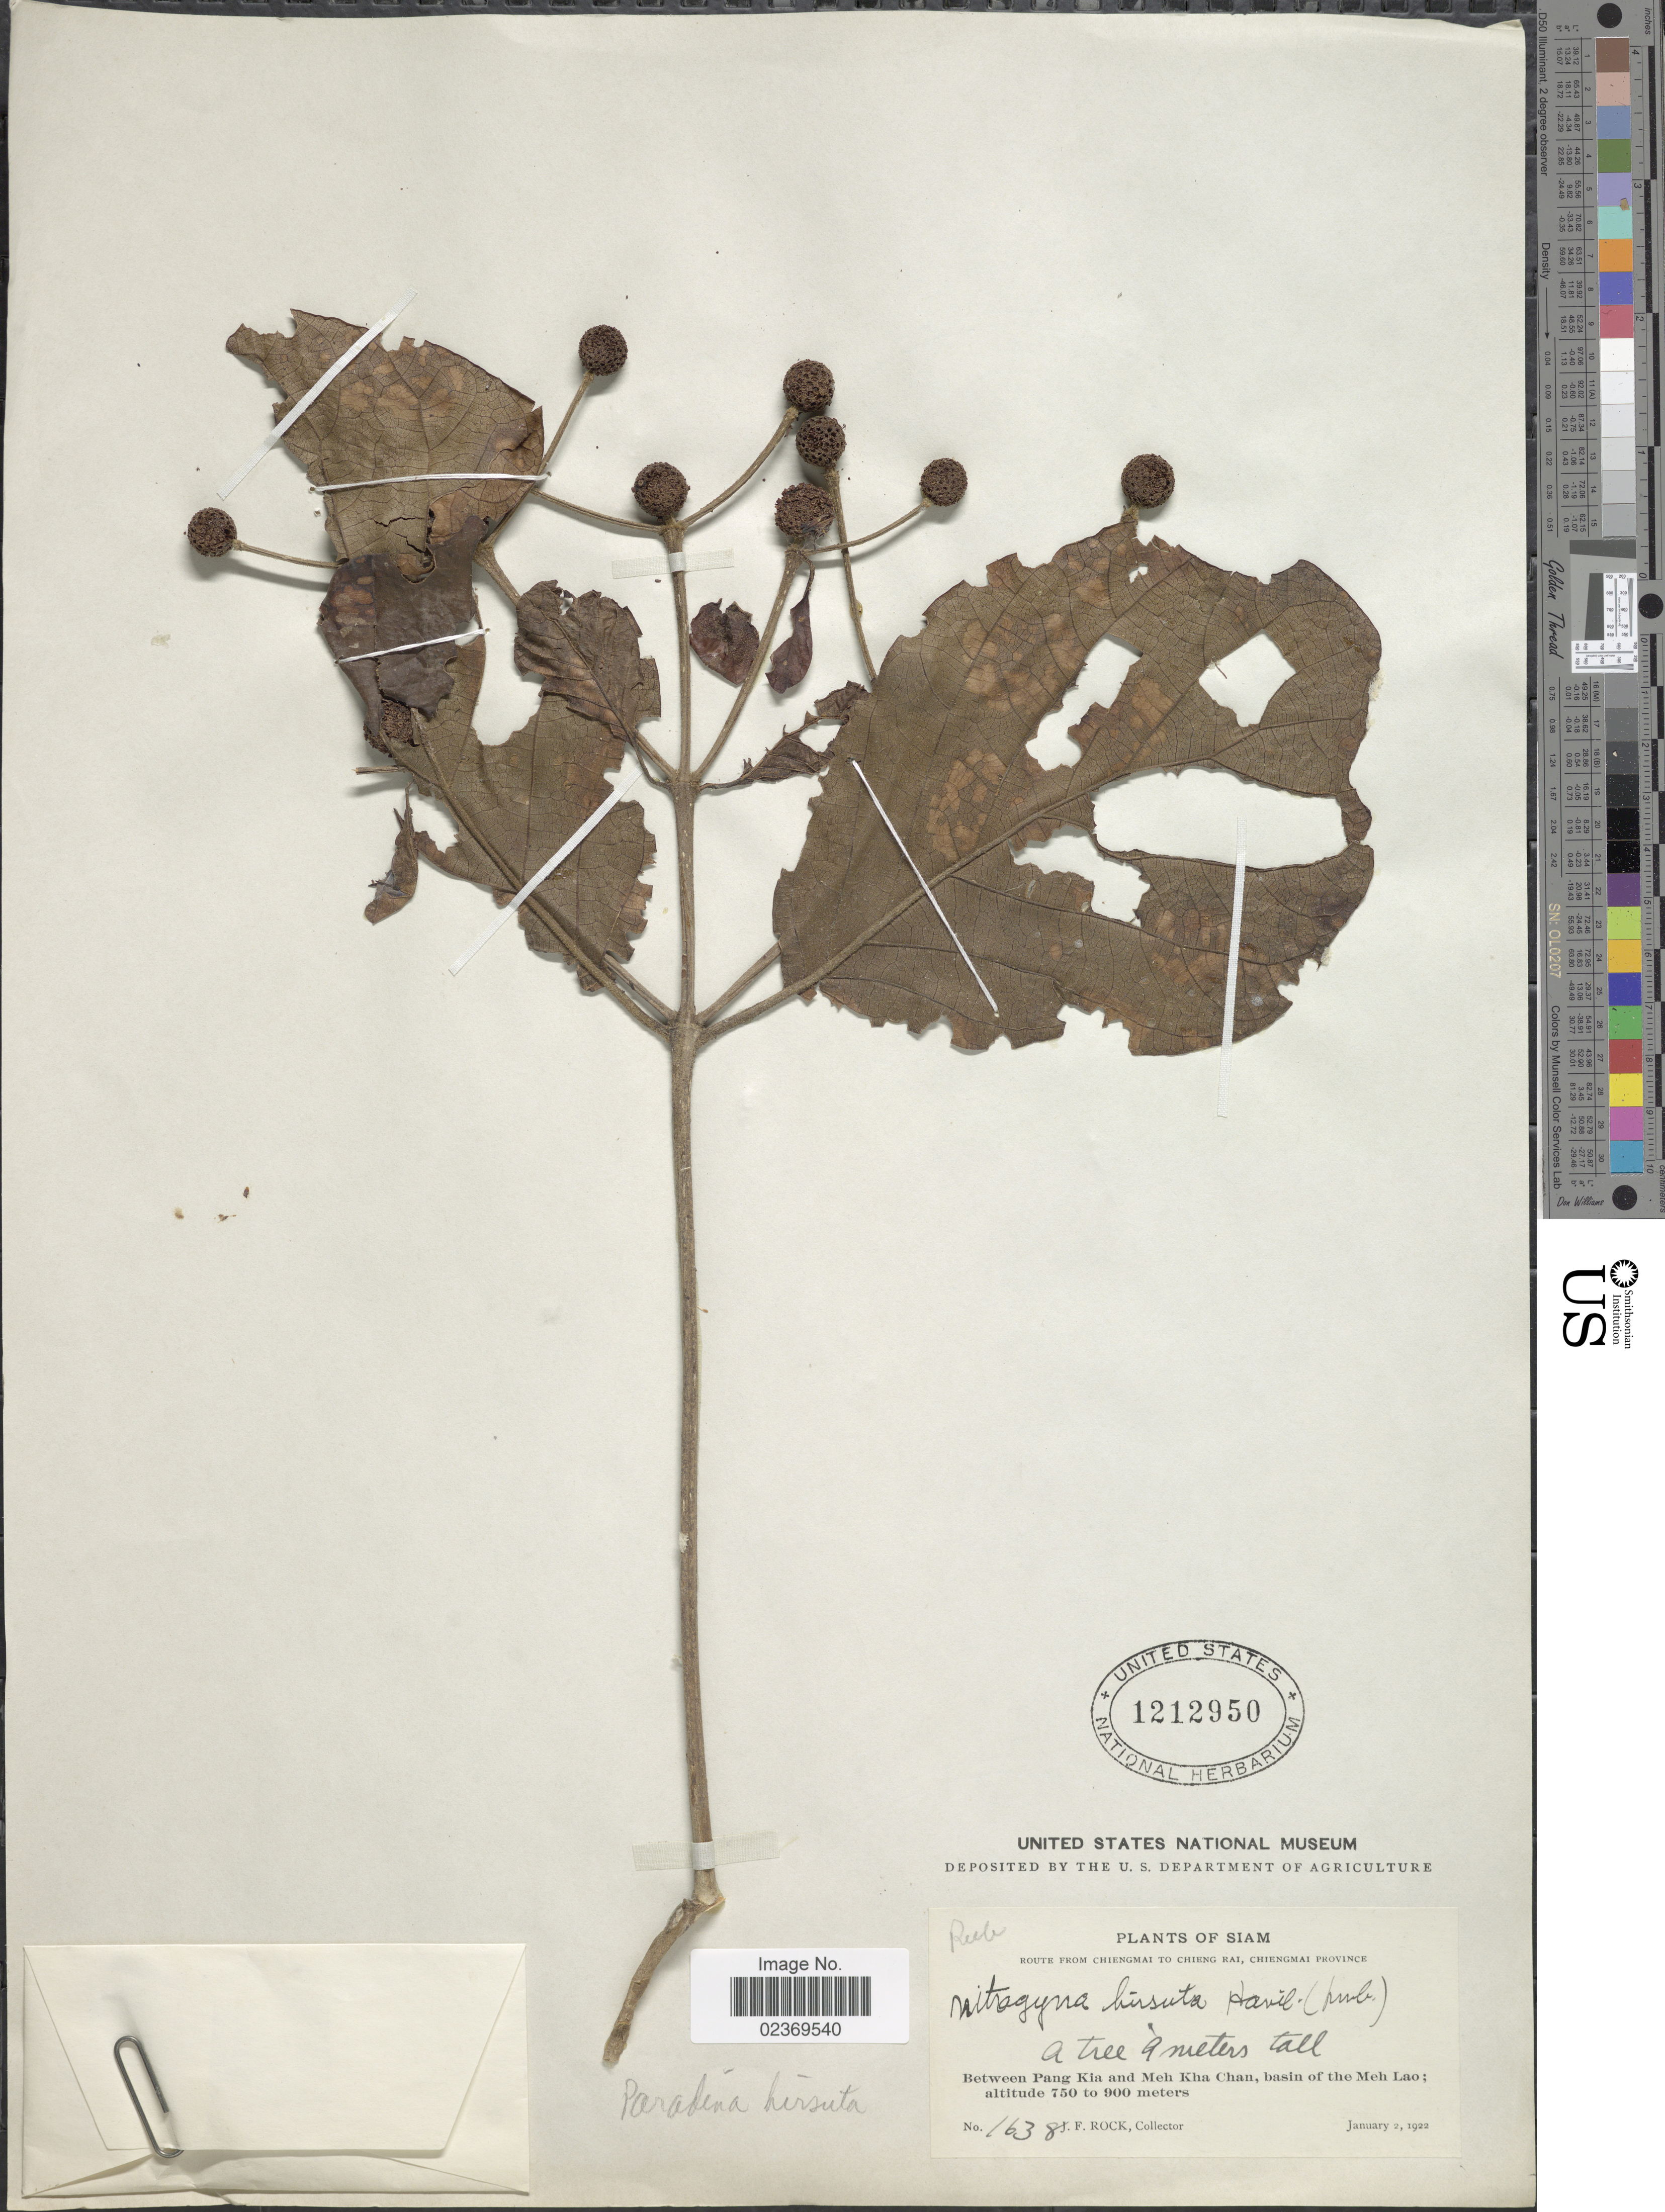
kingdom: Plantae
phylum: Tracheophyta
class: Magnoliopsida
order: Gentianales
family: Rubiaceae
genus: Mitragyna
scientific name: Mitragyna hirsuta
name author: Havil.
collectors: J. Rock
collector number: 1638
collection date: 1922-01-02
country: Thailand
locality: Siam, Between Pang Kia and Meh Kha Chan, basin of the Meh Lao.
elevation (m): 750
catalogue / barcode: US 1212950